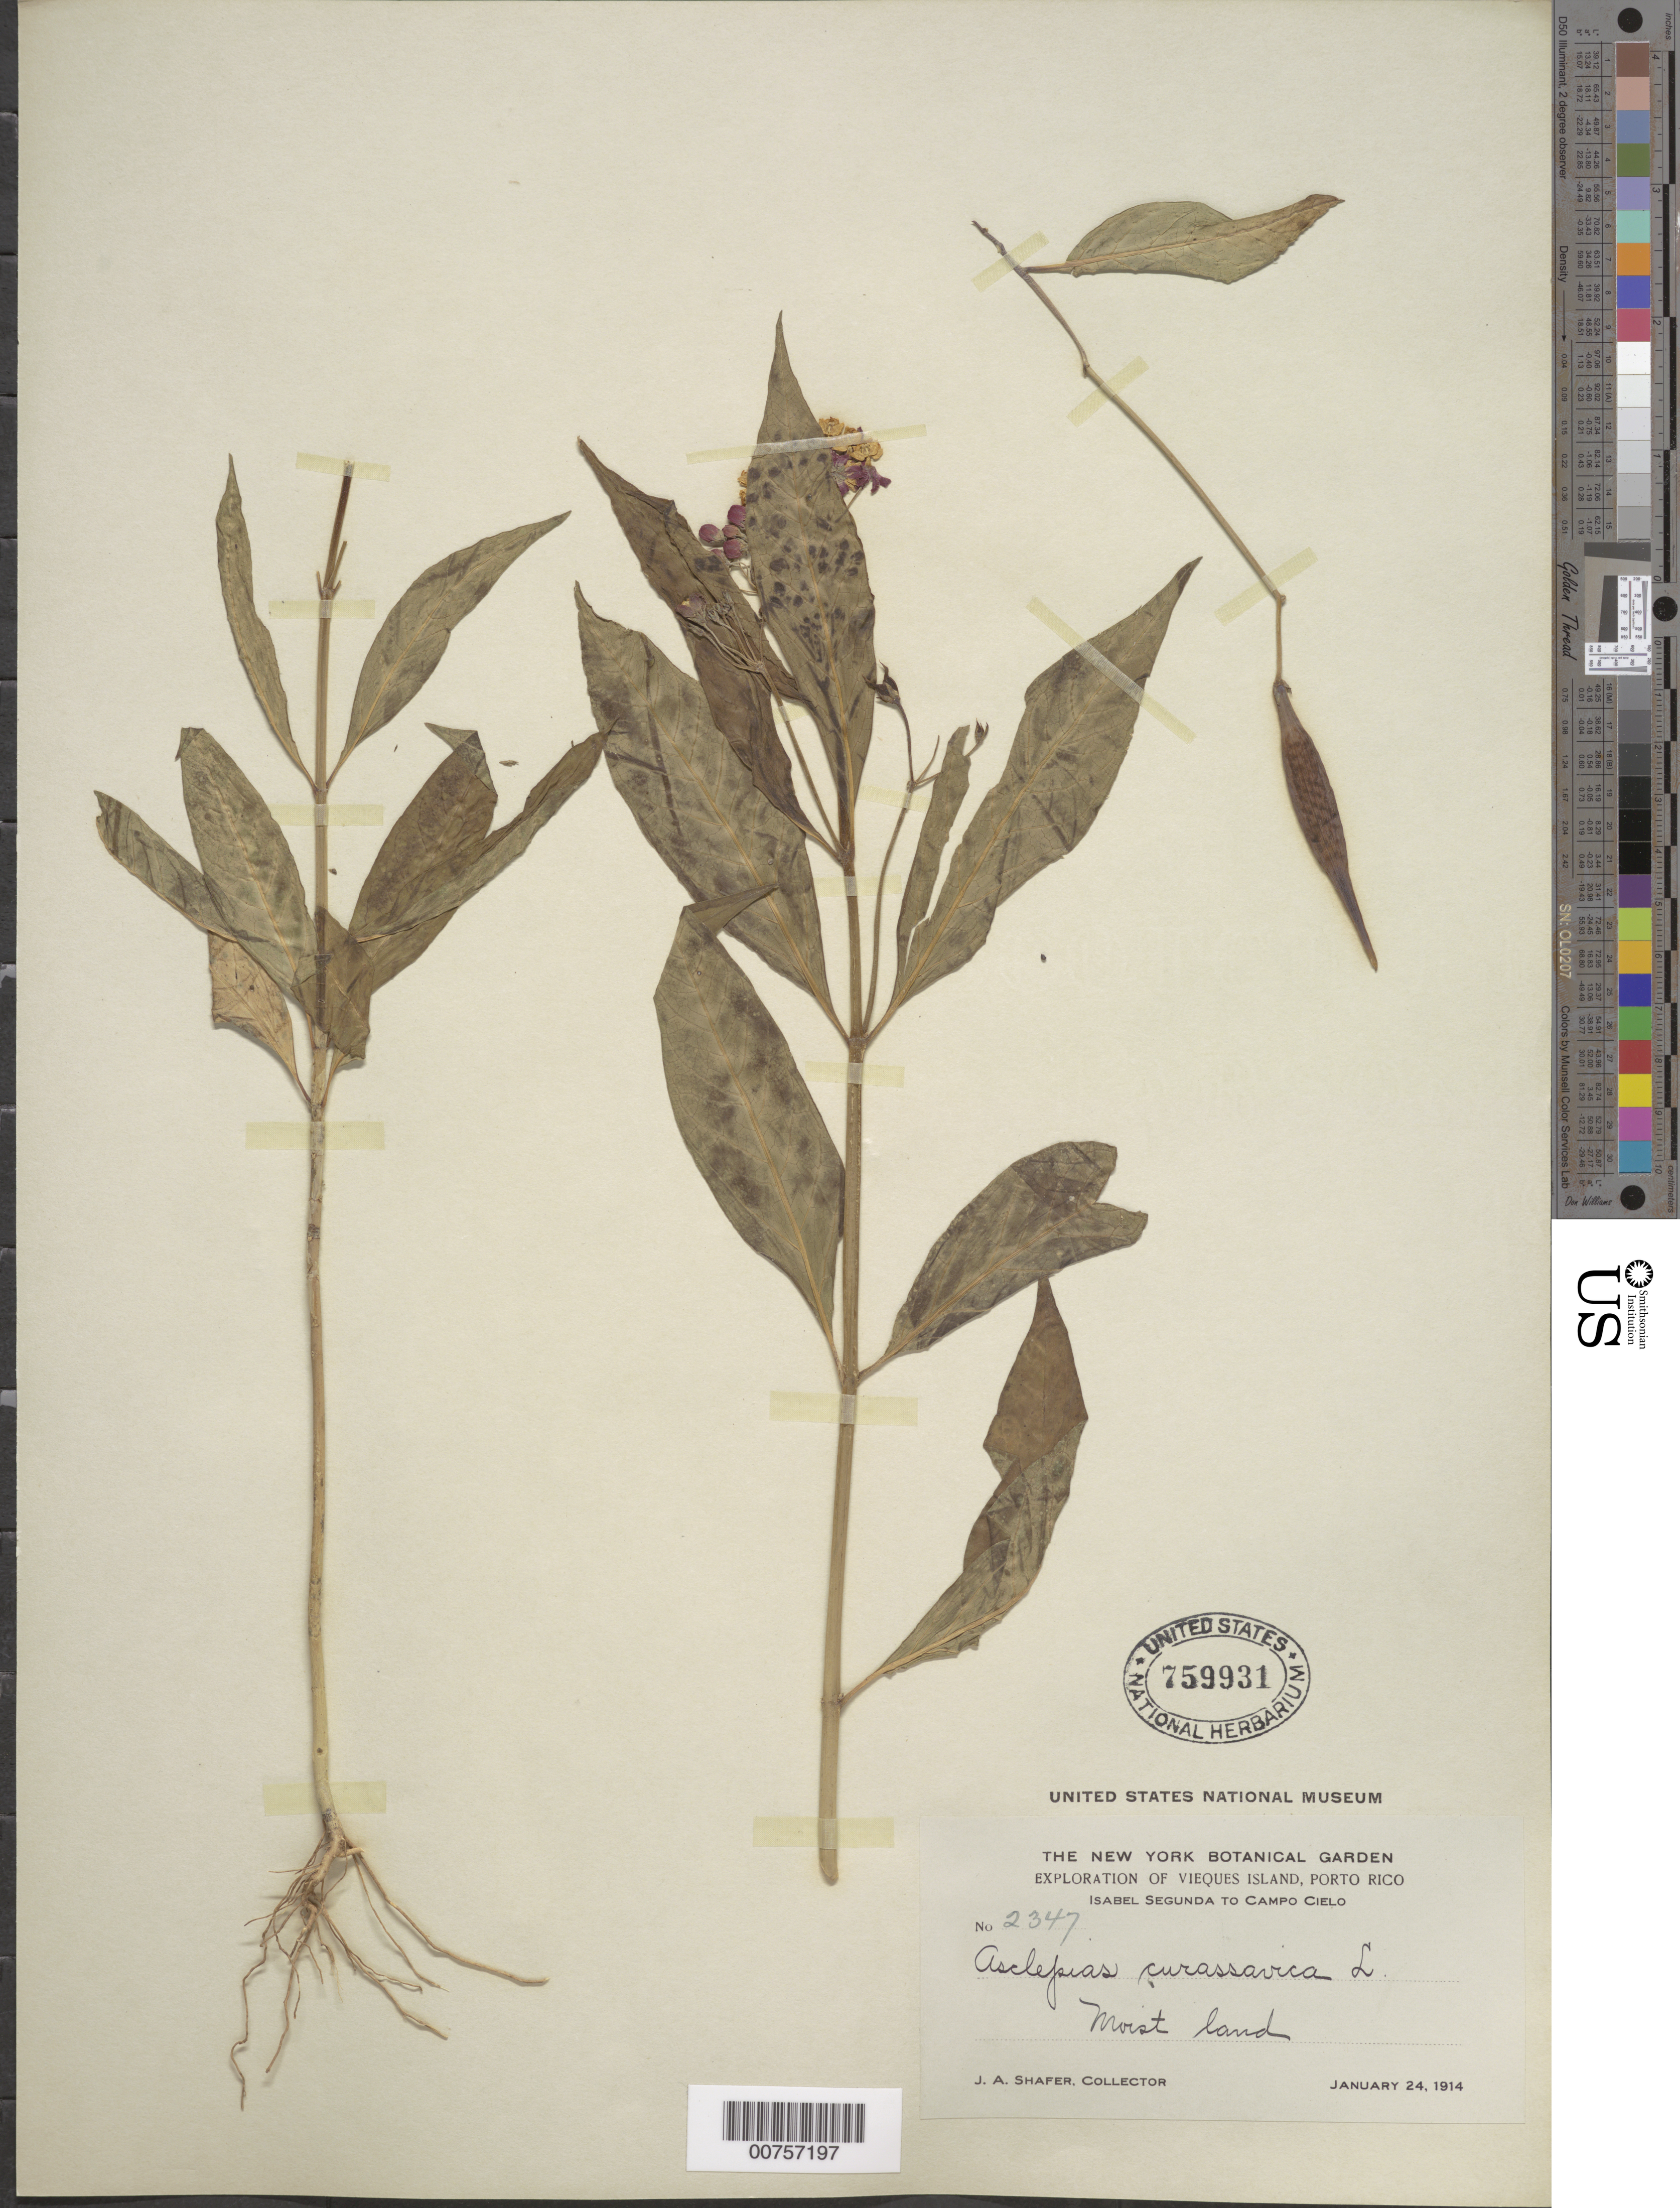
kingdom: Plantae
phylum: Tracheophyta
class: Magnoliopsida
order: Gentianales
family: Apocynaceae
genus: Asclepias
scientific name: Asclepias curassavica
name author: L.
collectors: J. A. Shafer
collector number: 2347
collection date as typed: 24 Jan 1914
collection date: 1914-01-24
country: Puerto Rico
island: Vieques I.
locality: Isabel Segunda to Campo Cielo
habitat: Moist land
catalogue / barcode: US 759931